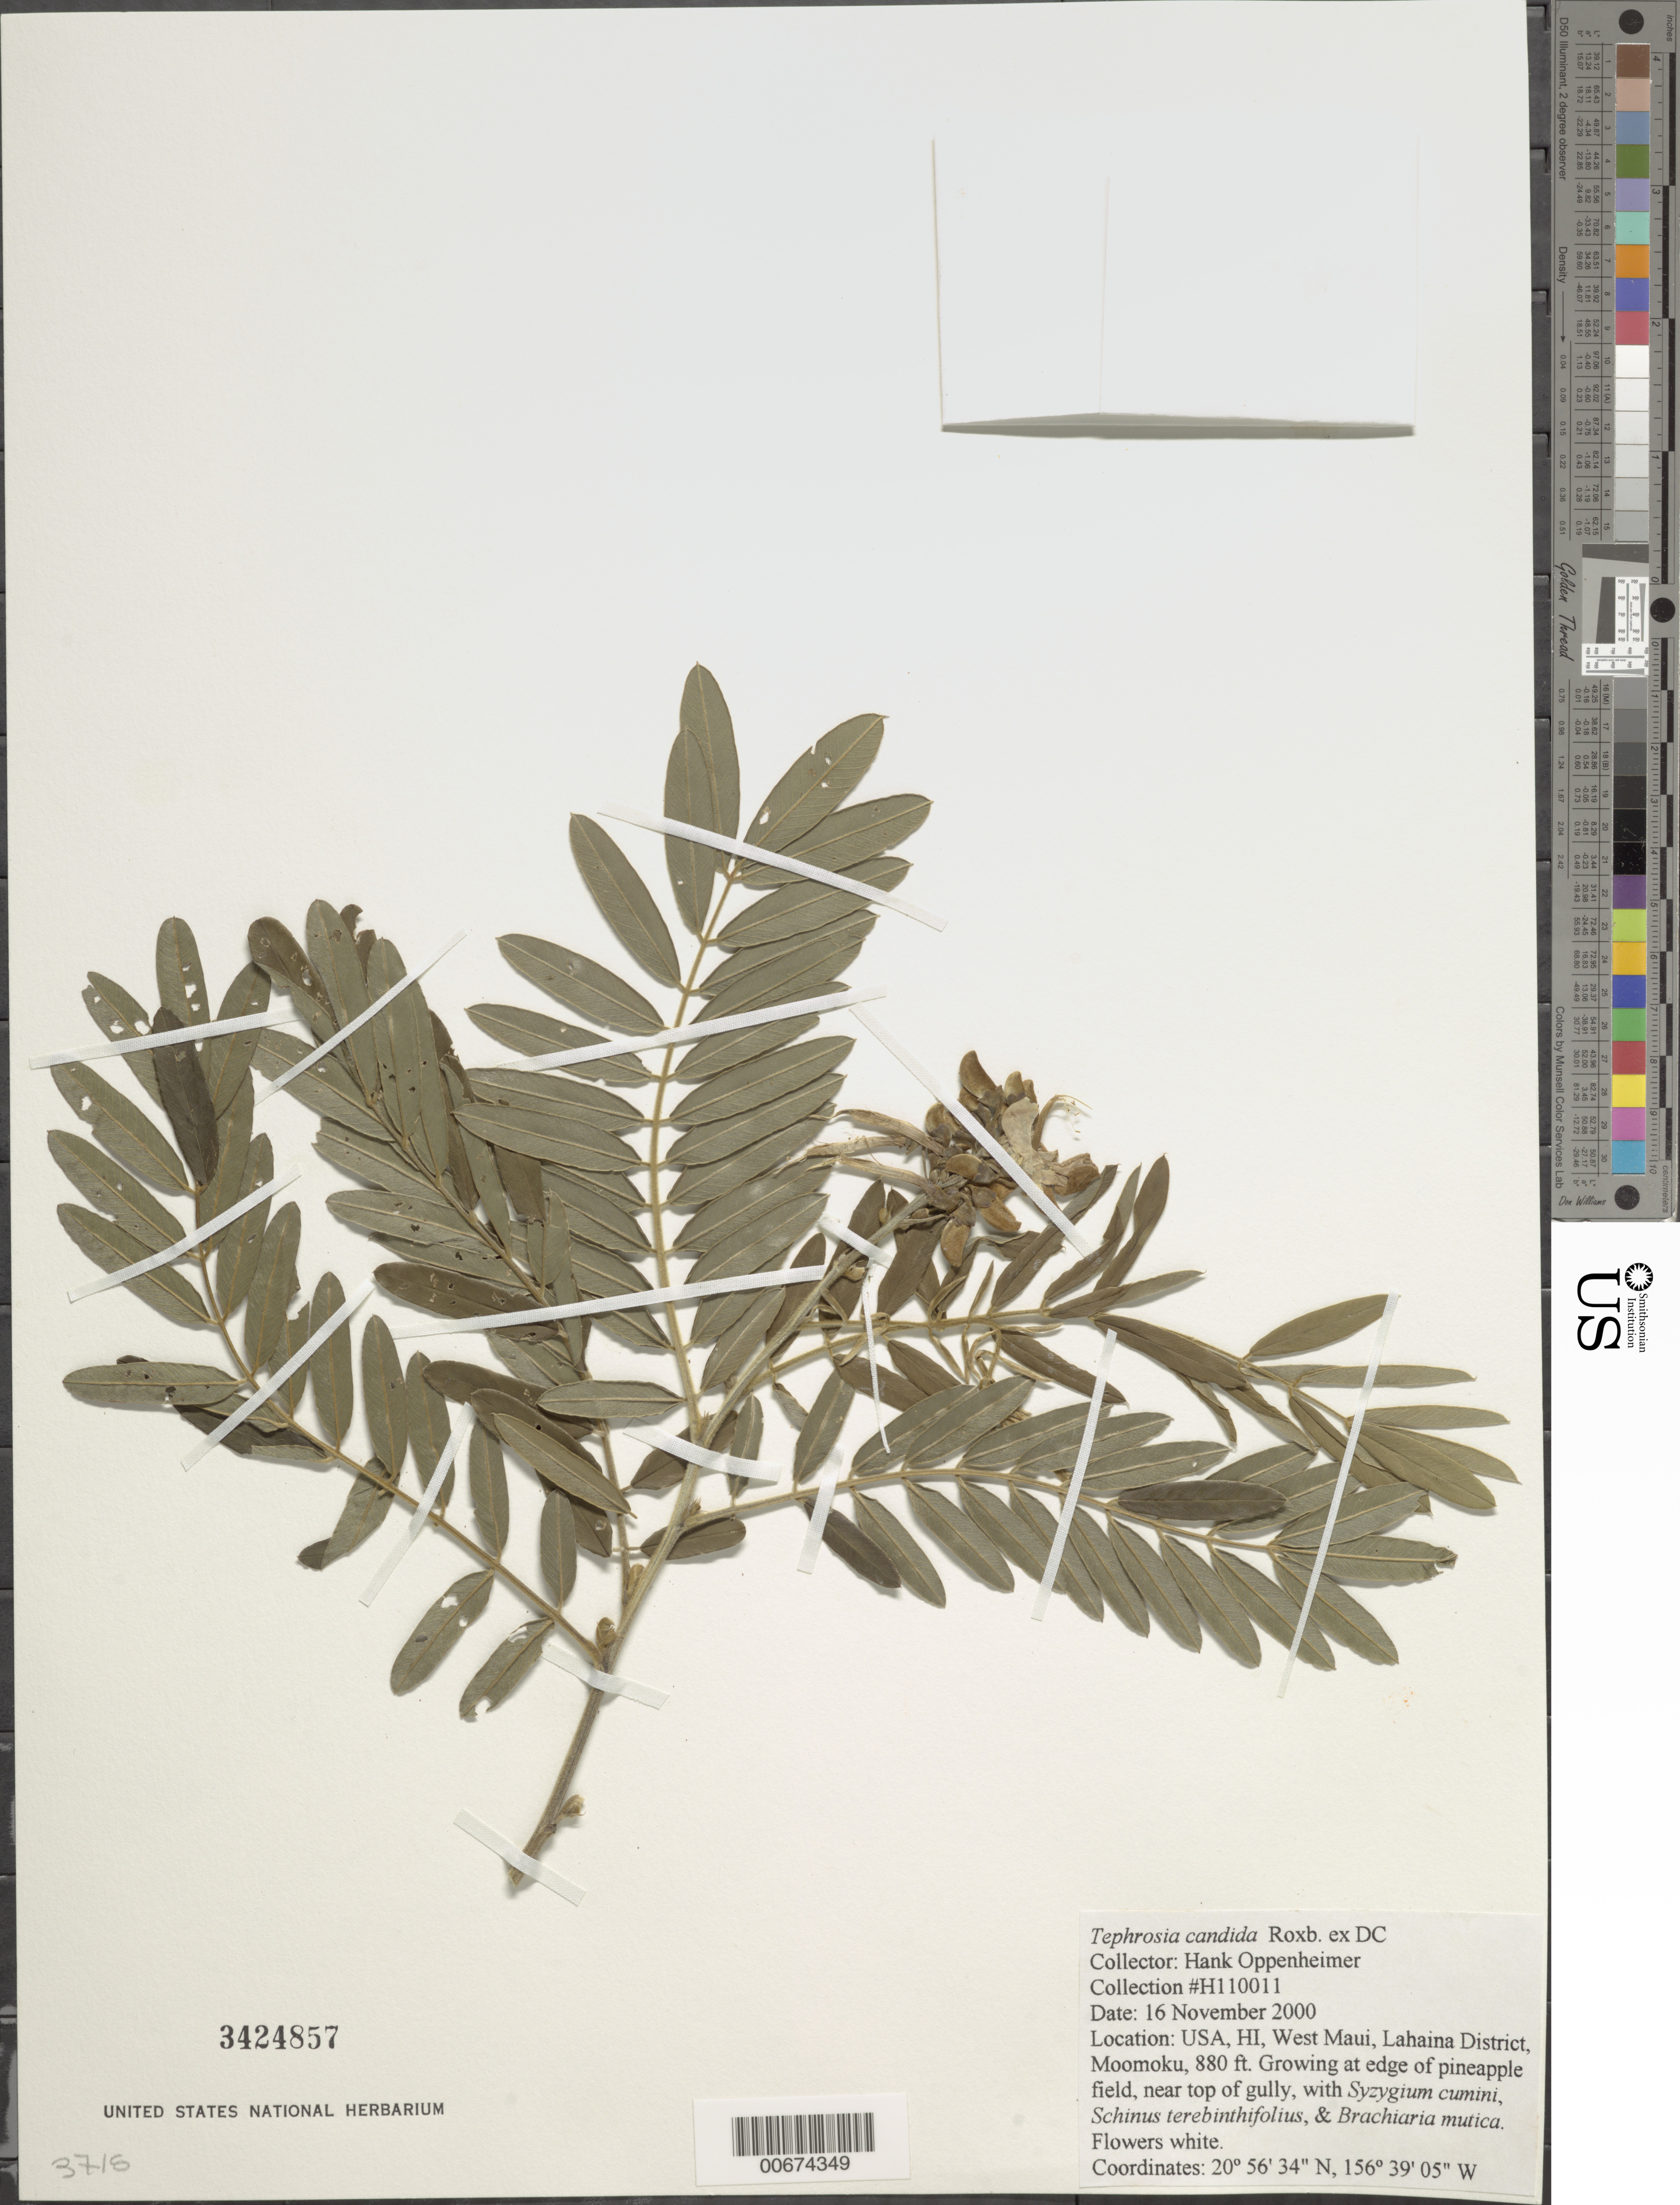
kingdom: Plantae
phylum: Tracheophyta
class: Magnoliopsida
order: Fabales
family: Fabaceae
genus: Tephrosia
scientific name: Tephrosia candida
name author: DC.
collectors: H. L. Oppenheimer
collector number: H110011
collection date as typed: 16 Nov 2000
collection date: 2000-11-16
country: United States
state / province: Hawaii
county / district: Maui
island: Maui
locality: W Maui, Lahaina Distr., Moomoku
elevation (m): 268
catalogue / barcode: US 3424857